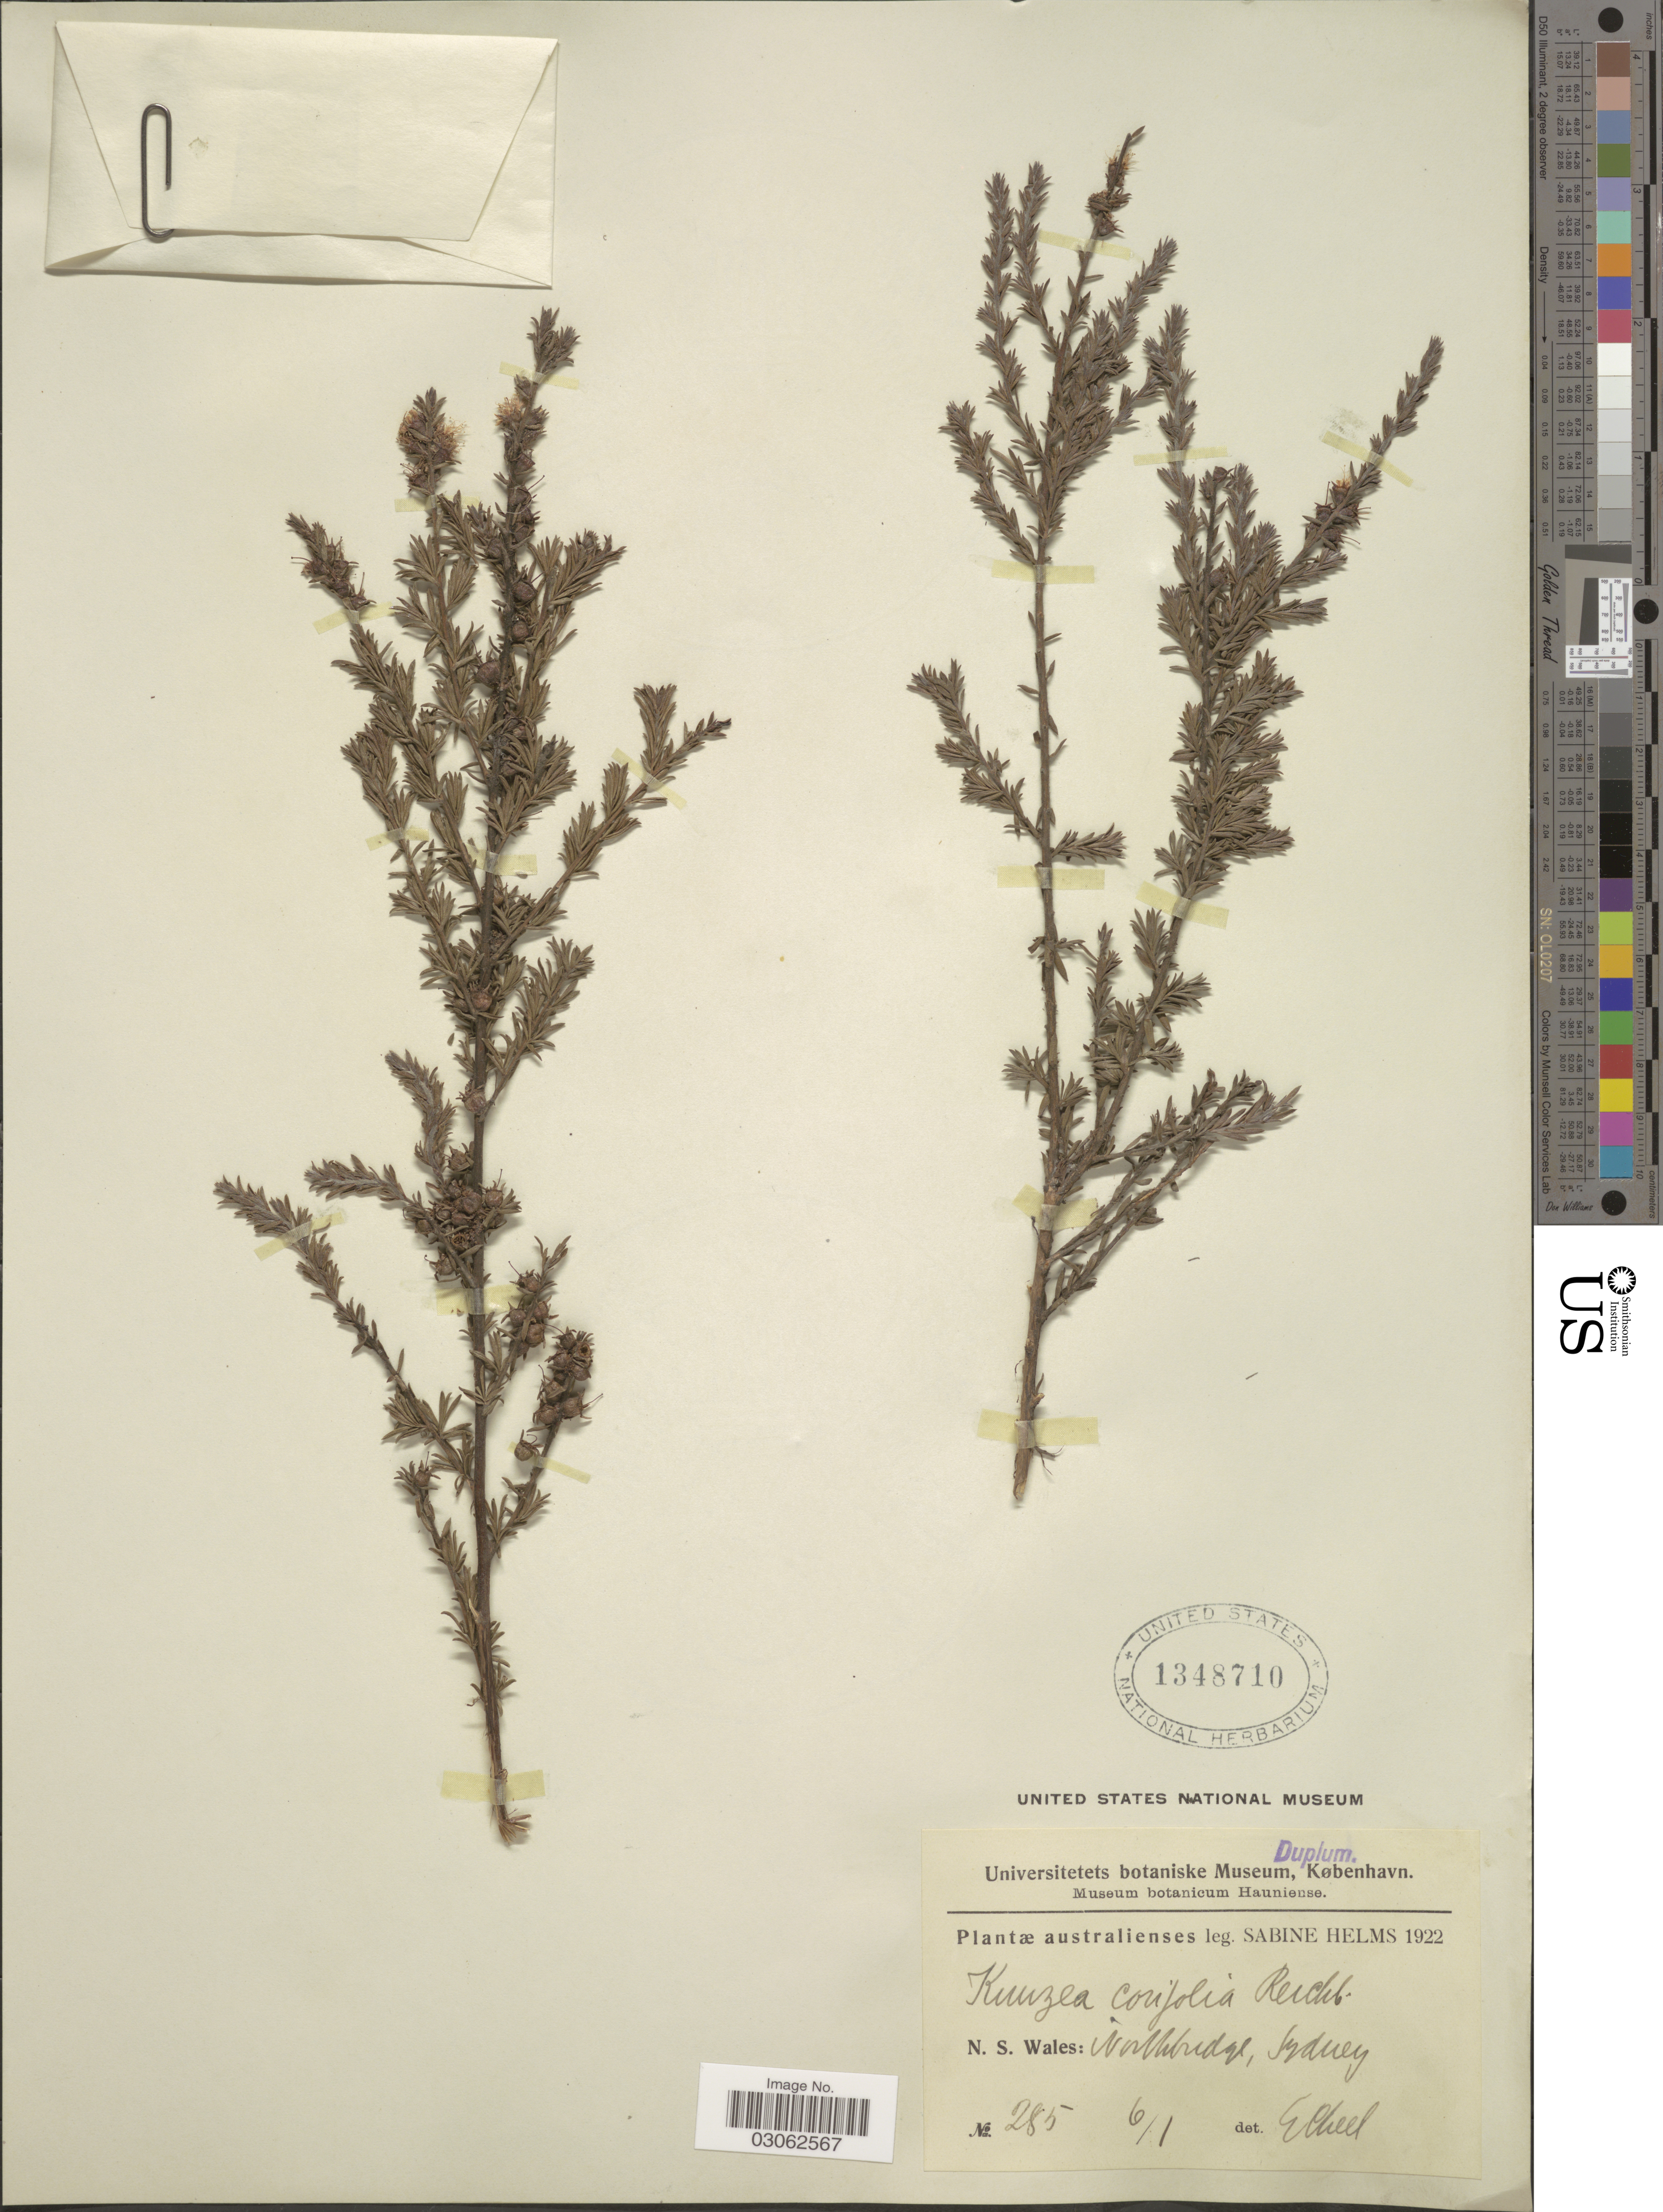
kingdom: Plantae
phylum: Tracheophyta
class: Magnoliopsida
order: Myrtales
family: Myrtaceae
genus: Kunzea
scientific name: Kunzea corifolia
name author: (Vent.) Schauer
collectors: S. Helms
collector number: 285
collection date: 1922-01-06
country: Australia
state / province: New South Wales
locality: N. S. Wales: Northbridge, Sydney.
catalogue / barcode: US 1348710